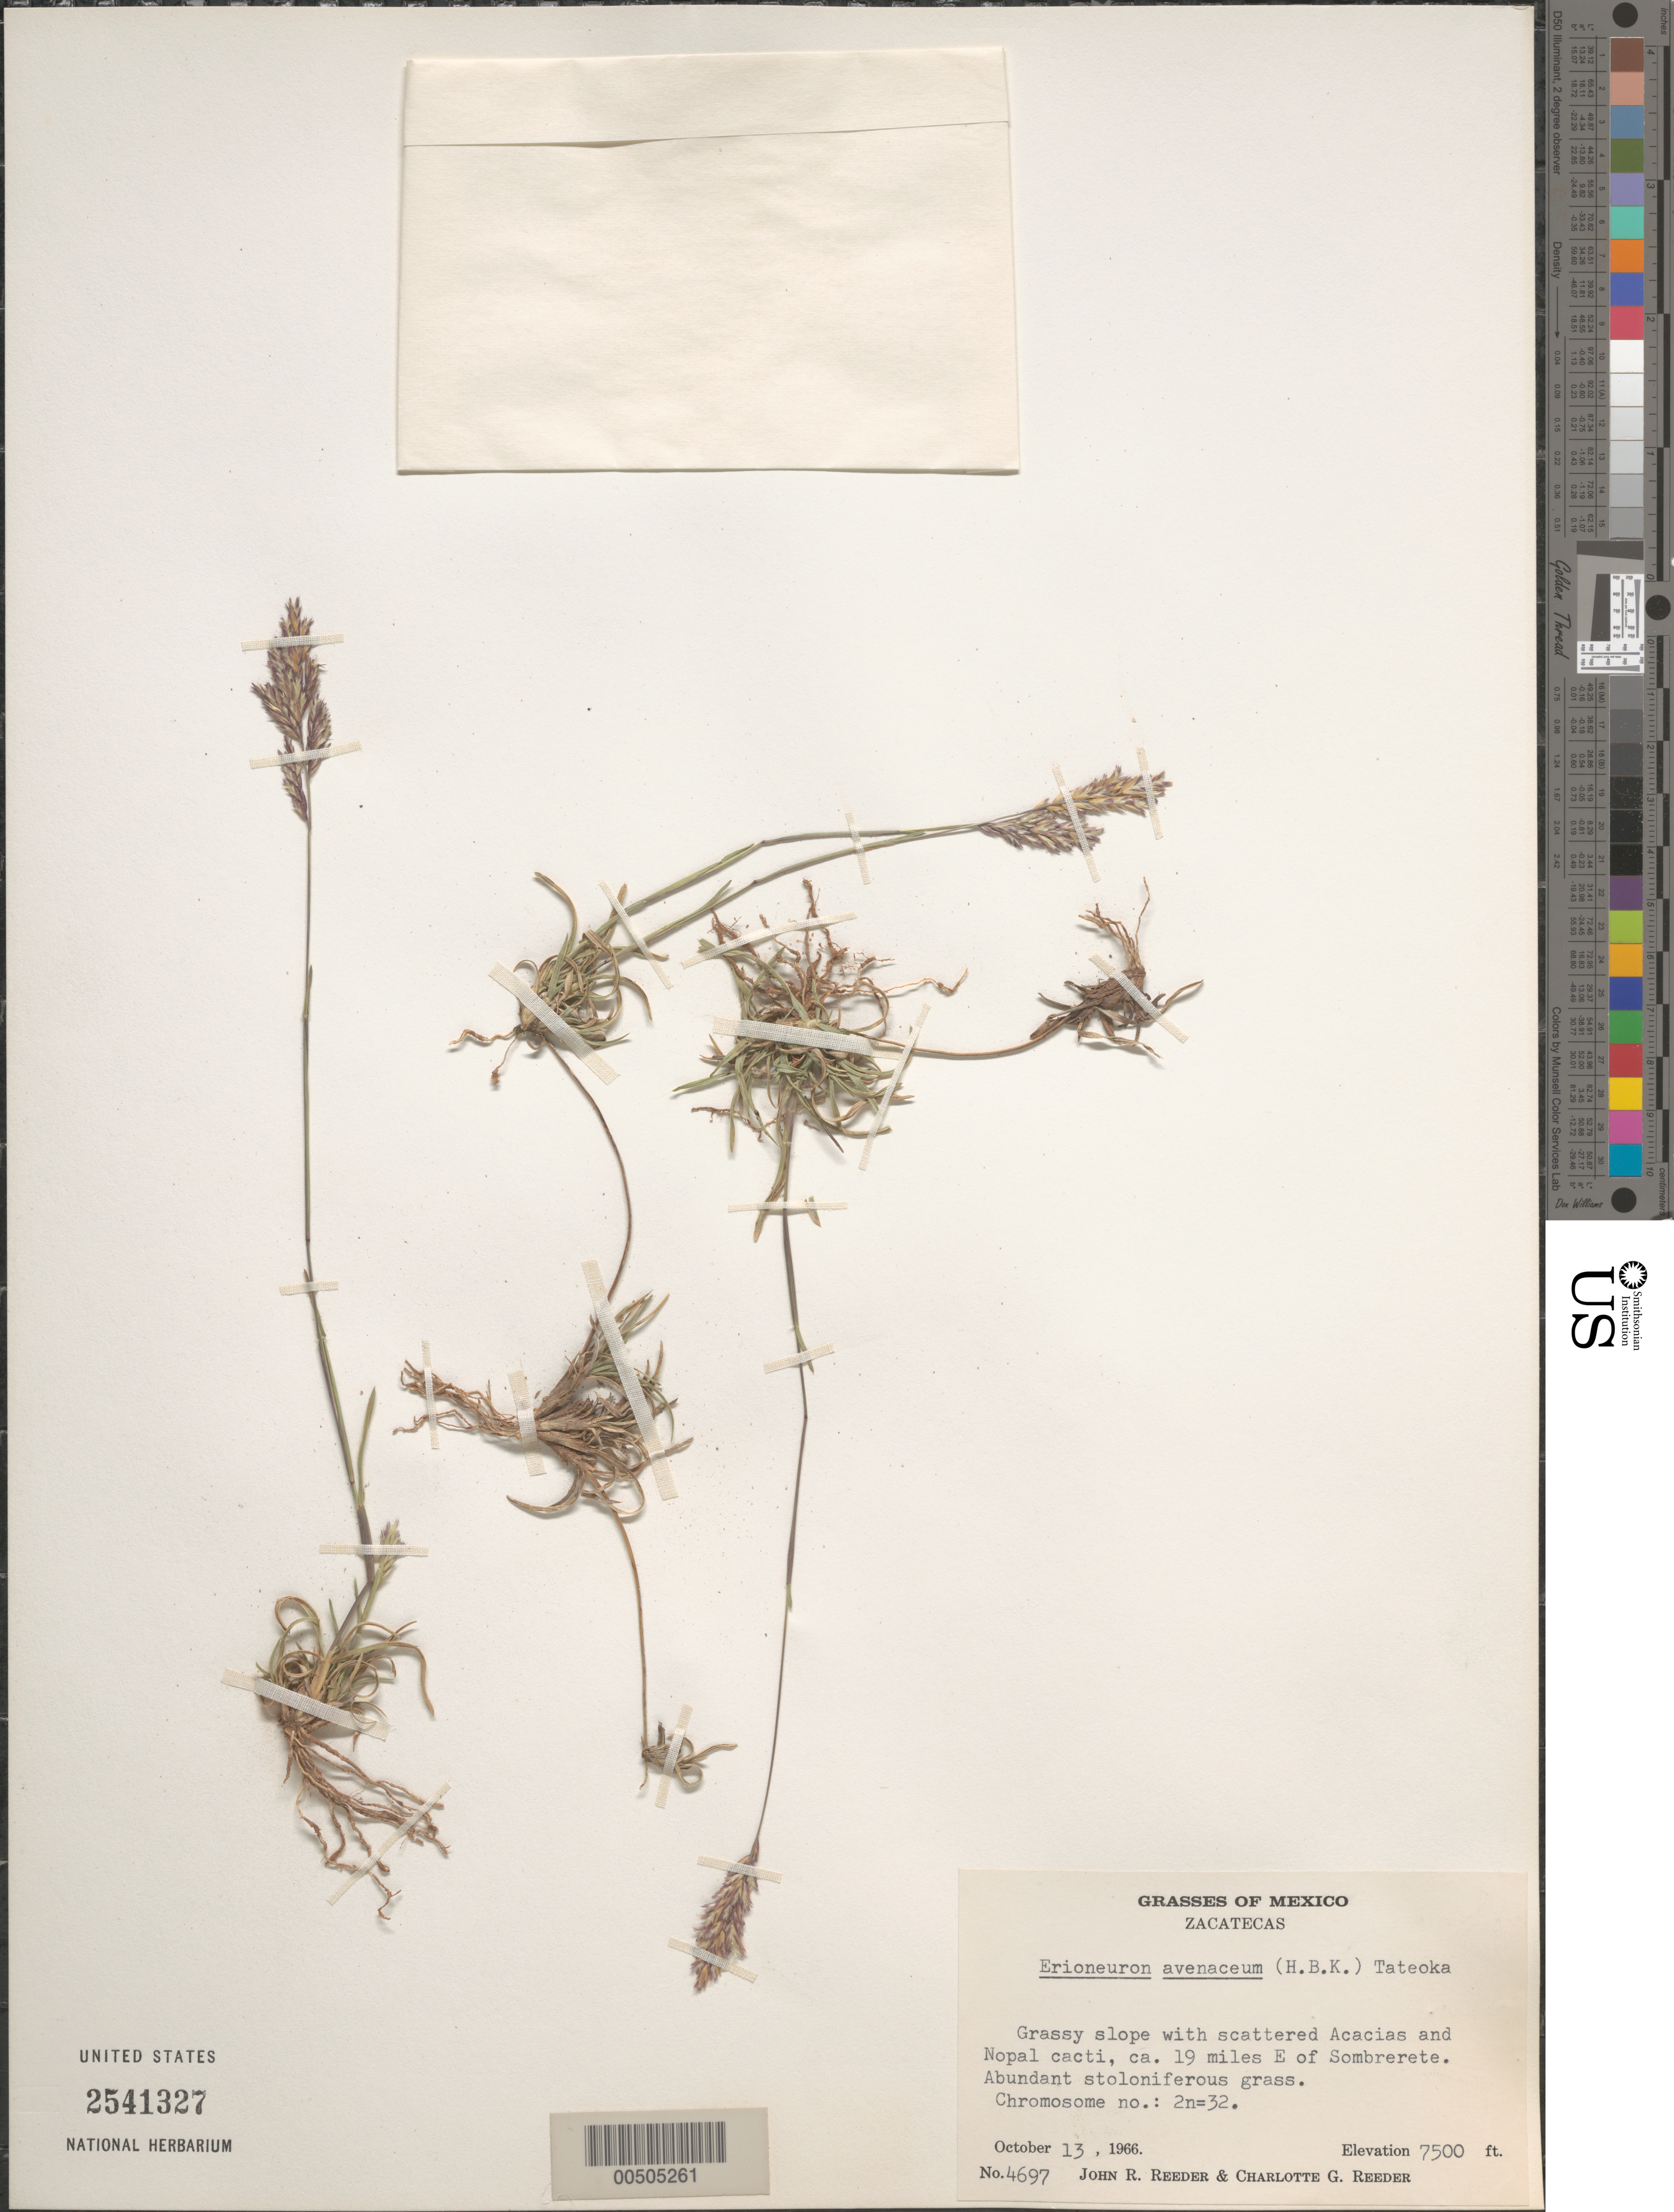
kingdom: Plantae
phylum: Tracheophyta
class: Liliopsida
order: Poales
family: Poaceae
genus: Erioneuron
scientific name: Erioneuron avenaceum var. breviaristatum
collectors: J. R. Reeder & C. G. Reeder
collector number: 4697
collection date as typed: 13 Oct 1966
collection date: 1966-10-13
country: Mexico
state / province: Zacatecas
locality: Ca. 19 mi E of Sombrerete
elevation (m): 2286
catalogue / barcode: US 2541327